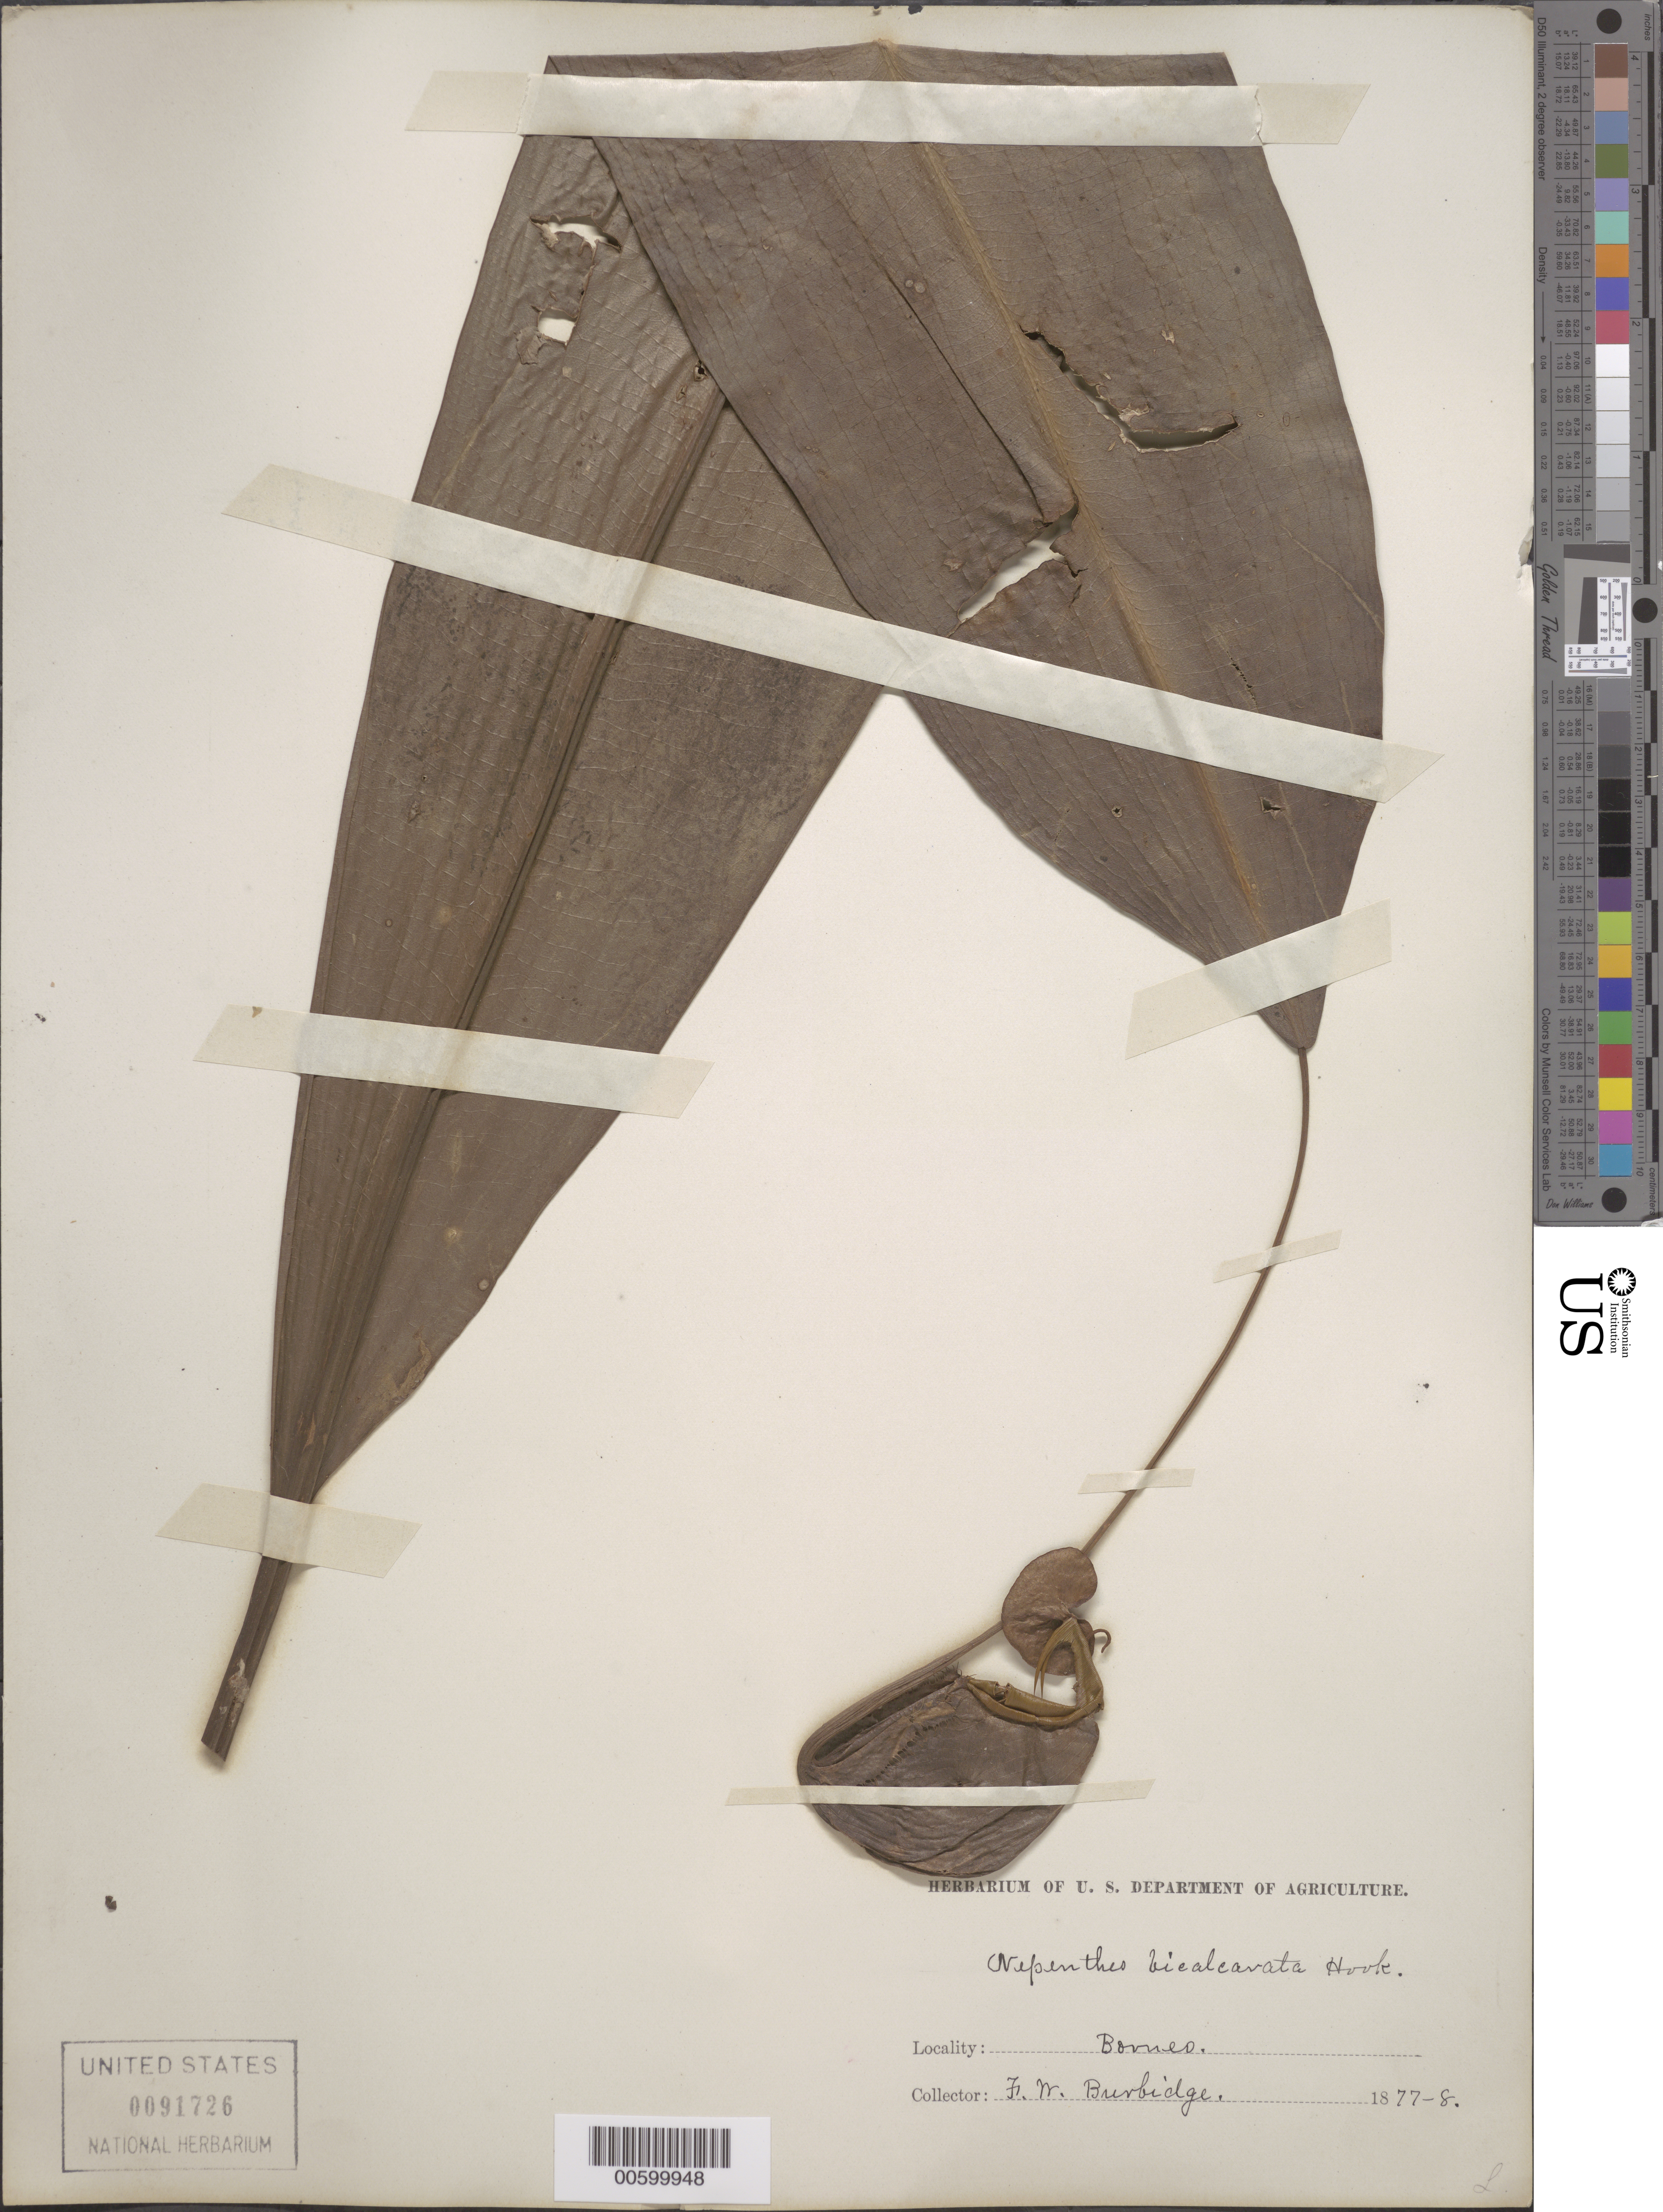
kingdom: Plantae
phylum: Tracheophyta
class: Magnoliopsida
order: Caryophyllales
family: Nepenthaceae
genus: Nepenthes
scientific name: Nepenthes bicalcarata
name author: Hook. f.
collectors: F. Burbidge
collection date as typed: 1877 to -- --- 1878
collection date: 1877/1878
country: Malaysia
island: Borneo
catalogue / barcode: US 91726